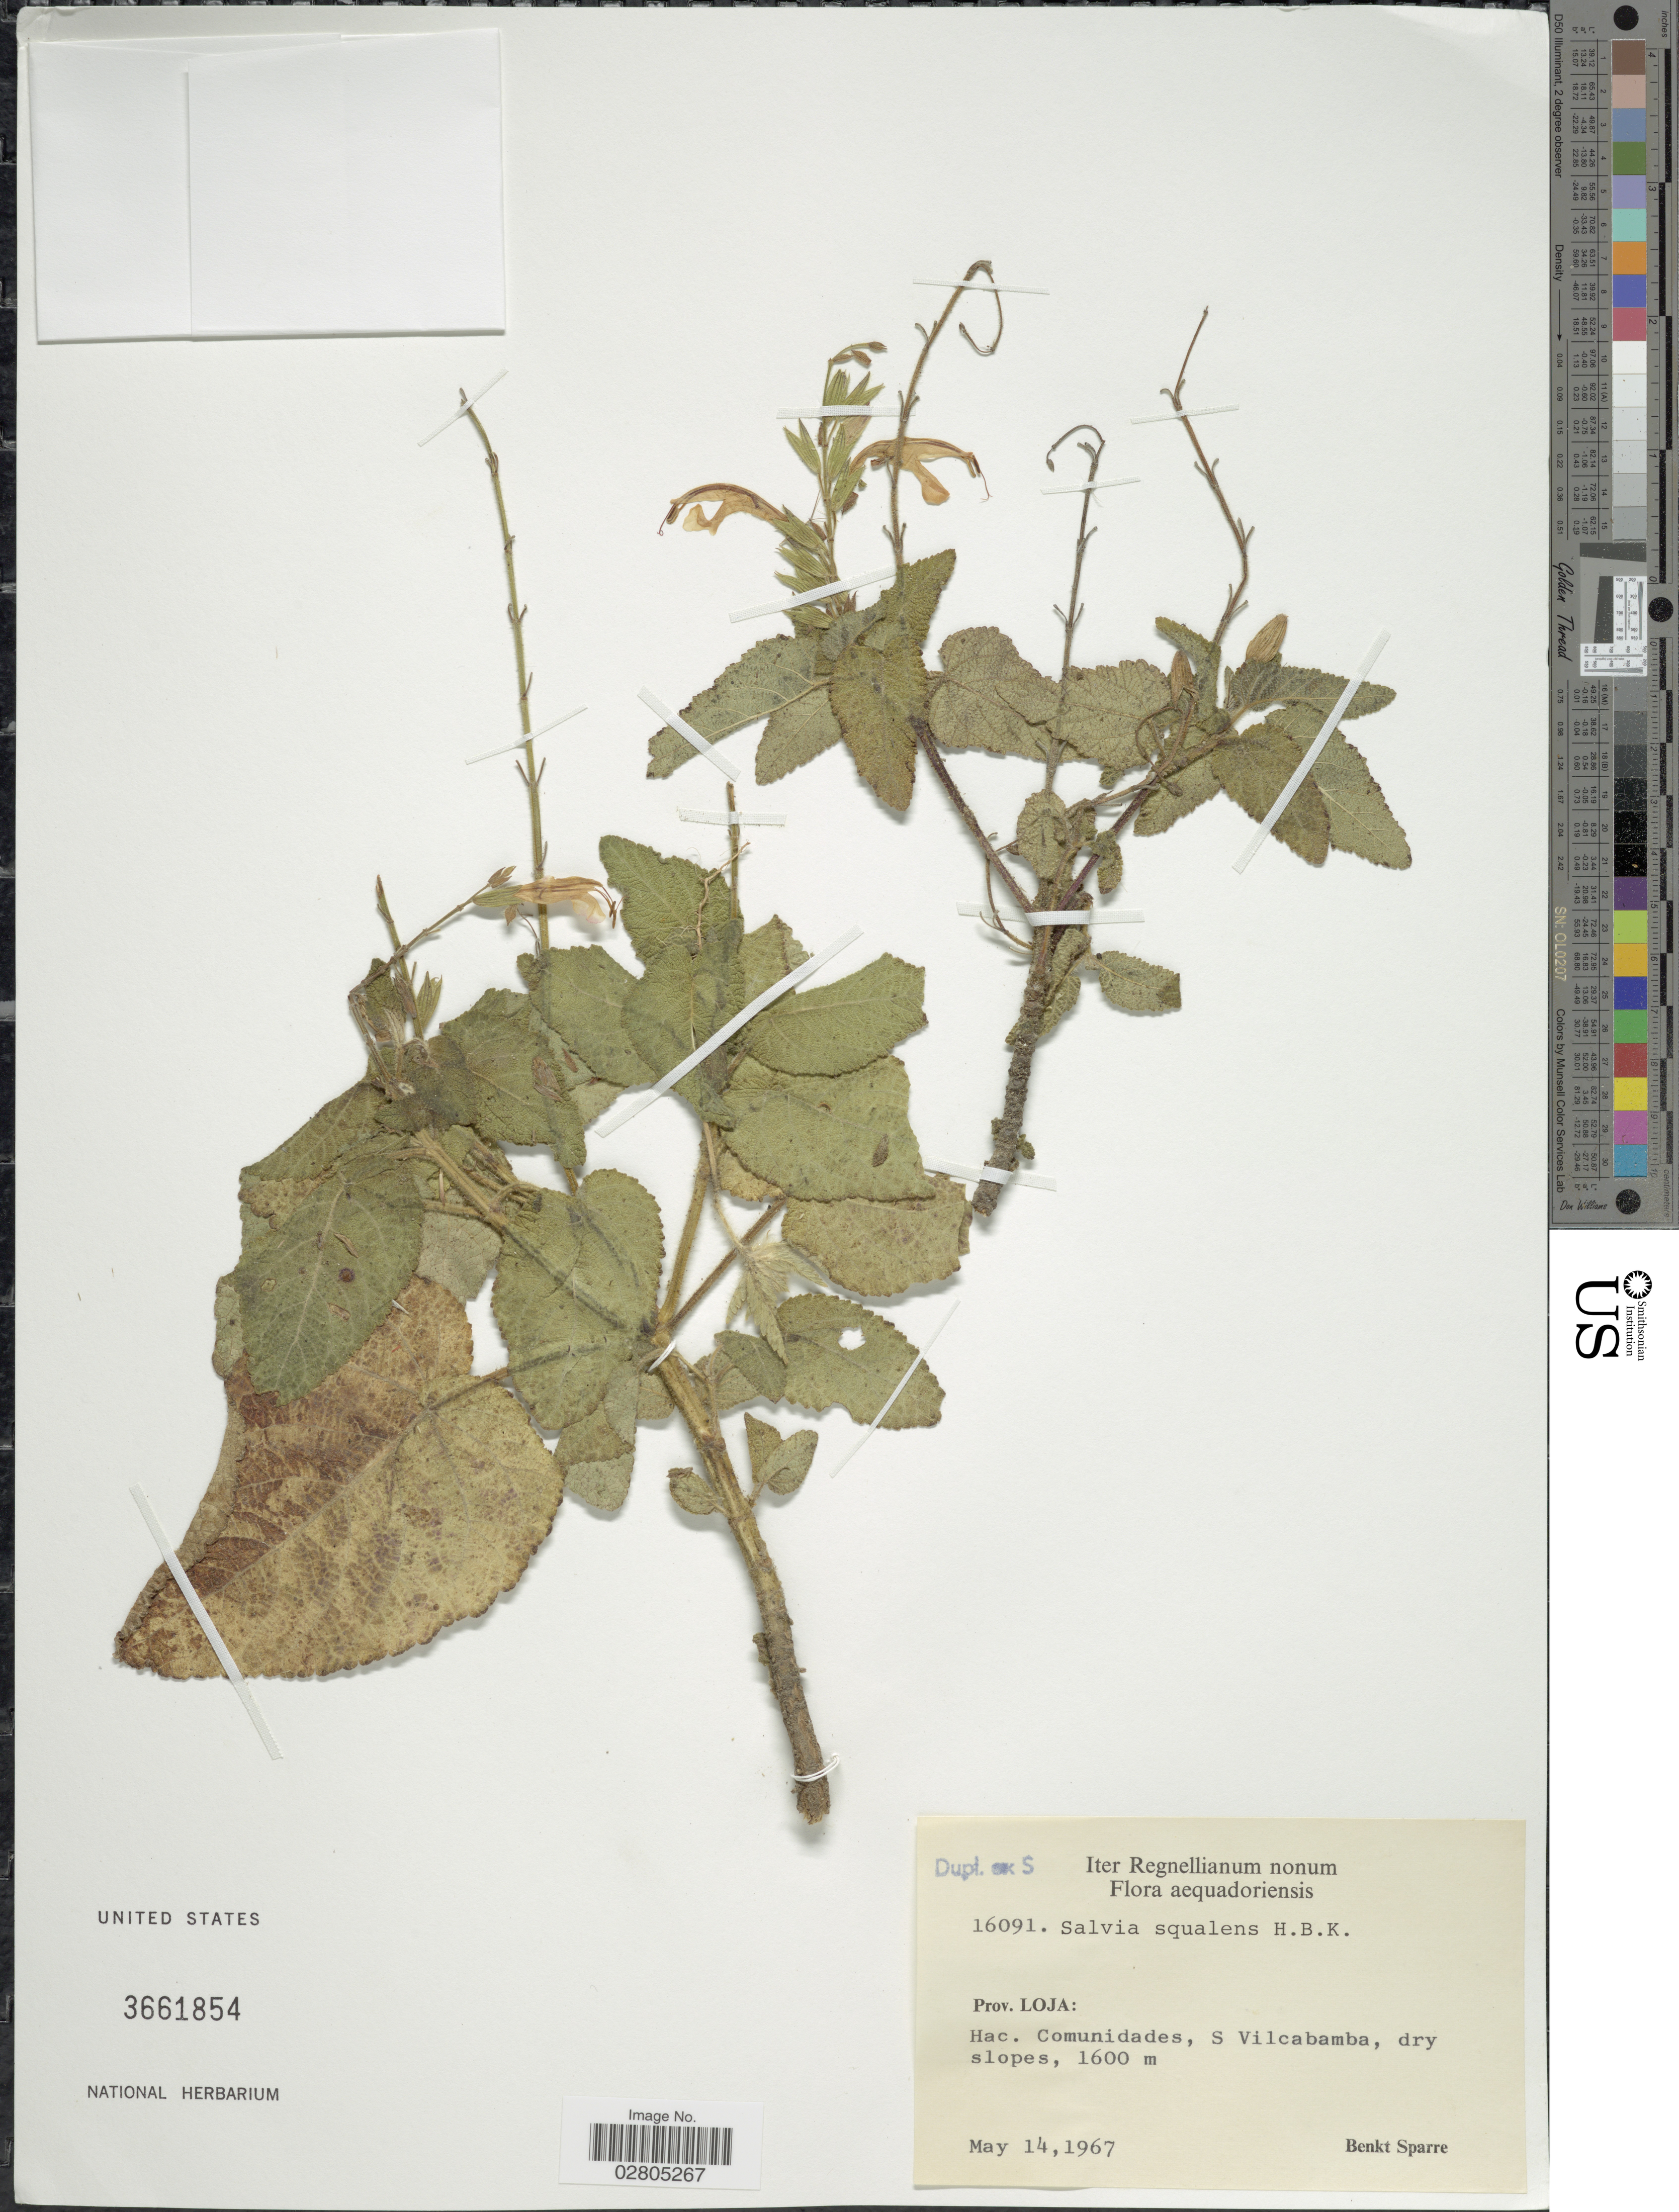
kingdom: Plantae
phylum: Tracheophyta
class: Magnoliopsida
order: Lamiales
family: Lamiaceae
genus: Salvia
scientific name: Salvia squalens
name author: Kunth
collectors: B. Sparre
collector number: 16091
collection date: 1967-05-14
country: Ecuador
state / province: Loja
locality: Hac. Comunidades, S Vilcabamba.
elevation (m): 1600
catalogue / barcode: US 3661854